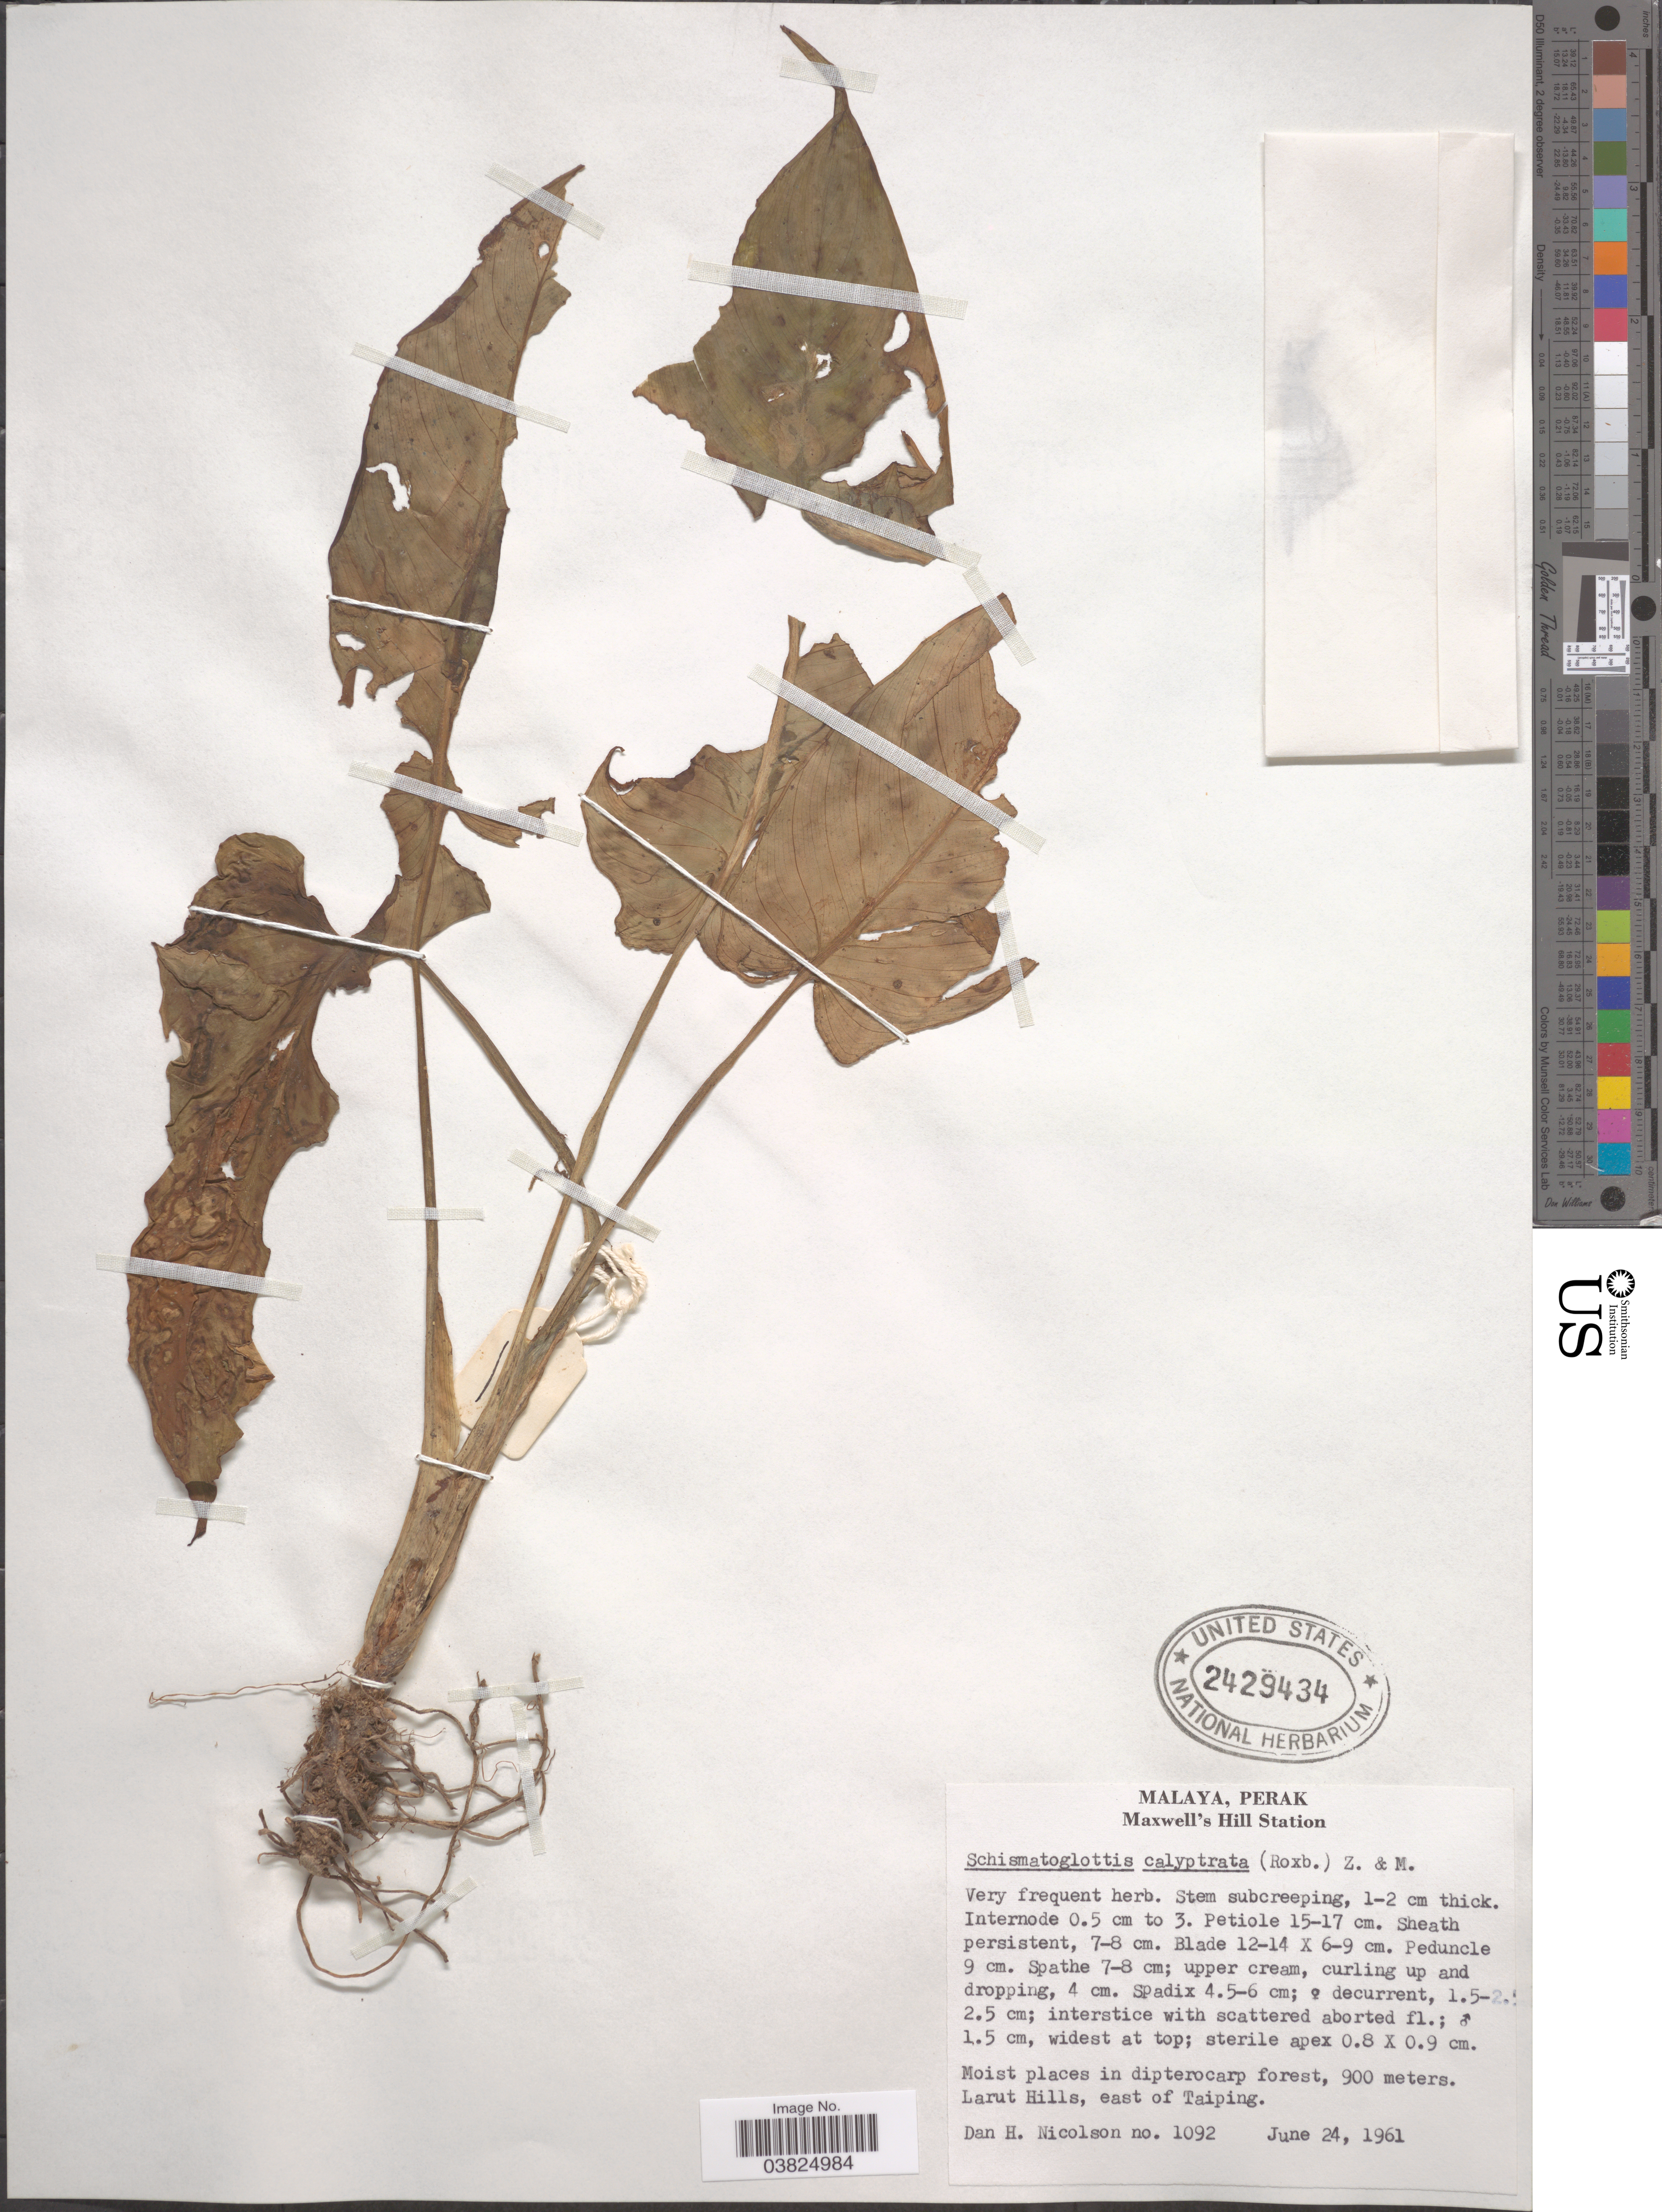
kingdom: Plantae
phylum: Tracheophyta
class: Liliopsida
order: Alismatales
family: Araceae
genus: Schismatoglottis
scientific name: Schismatoglottis calyptrata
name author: Zoll. & Moritzi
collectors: D. H. Nicolson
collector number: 1092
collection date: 1961-06-24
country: Malaysia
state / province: Perak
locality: Malaya, Maxwell's Hill Station. Larut Hills, east of Taiping.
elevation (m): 900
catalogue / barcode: US 2429434